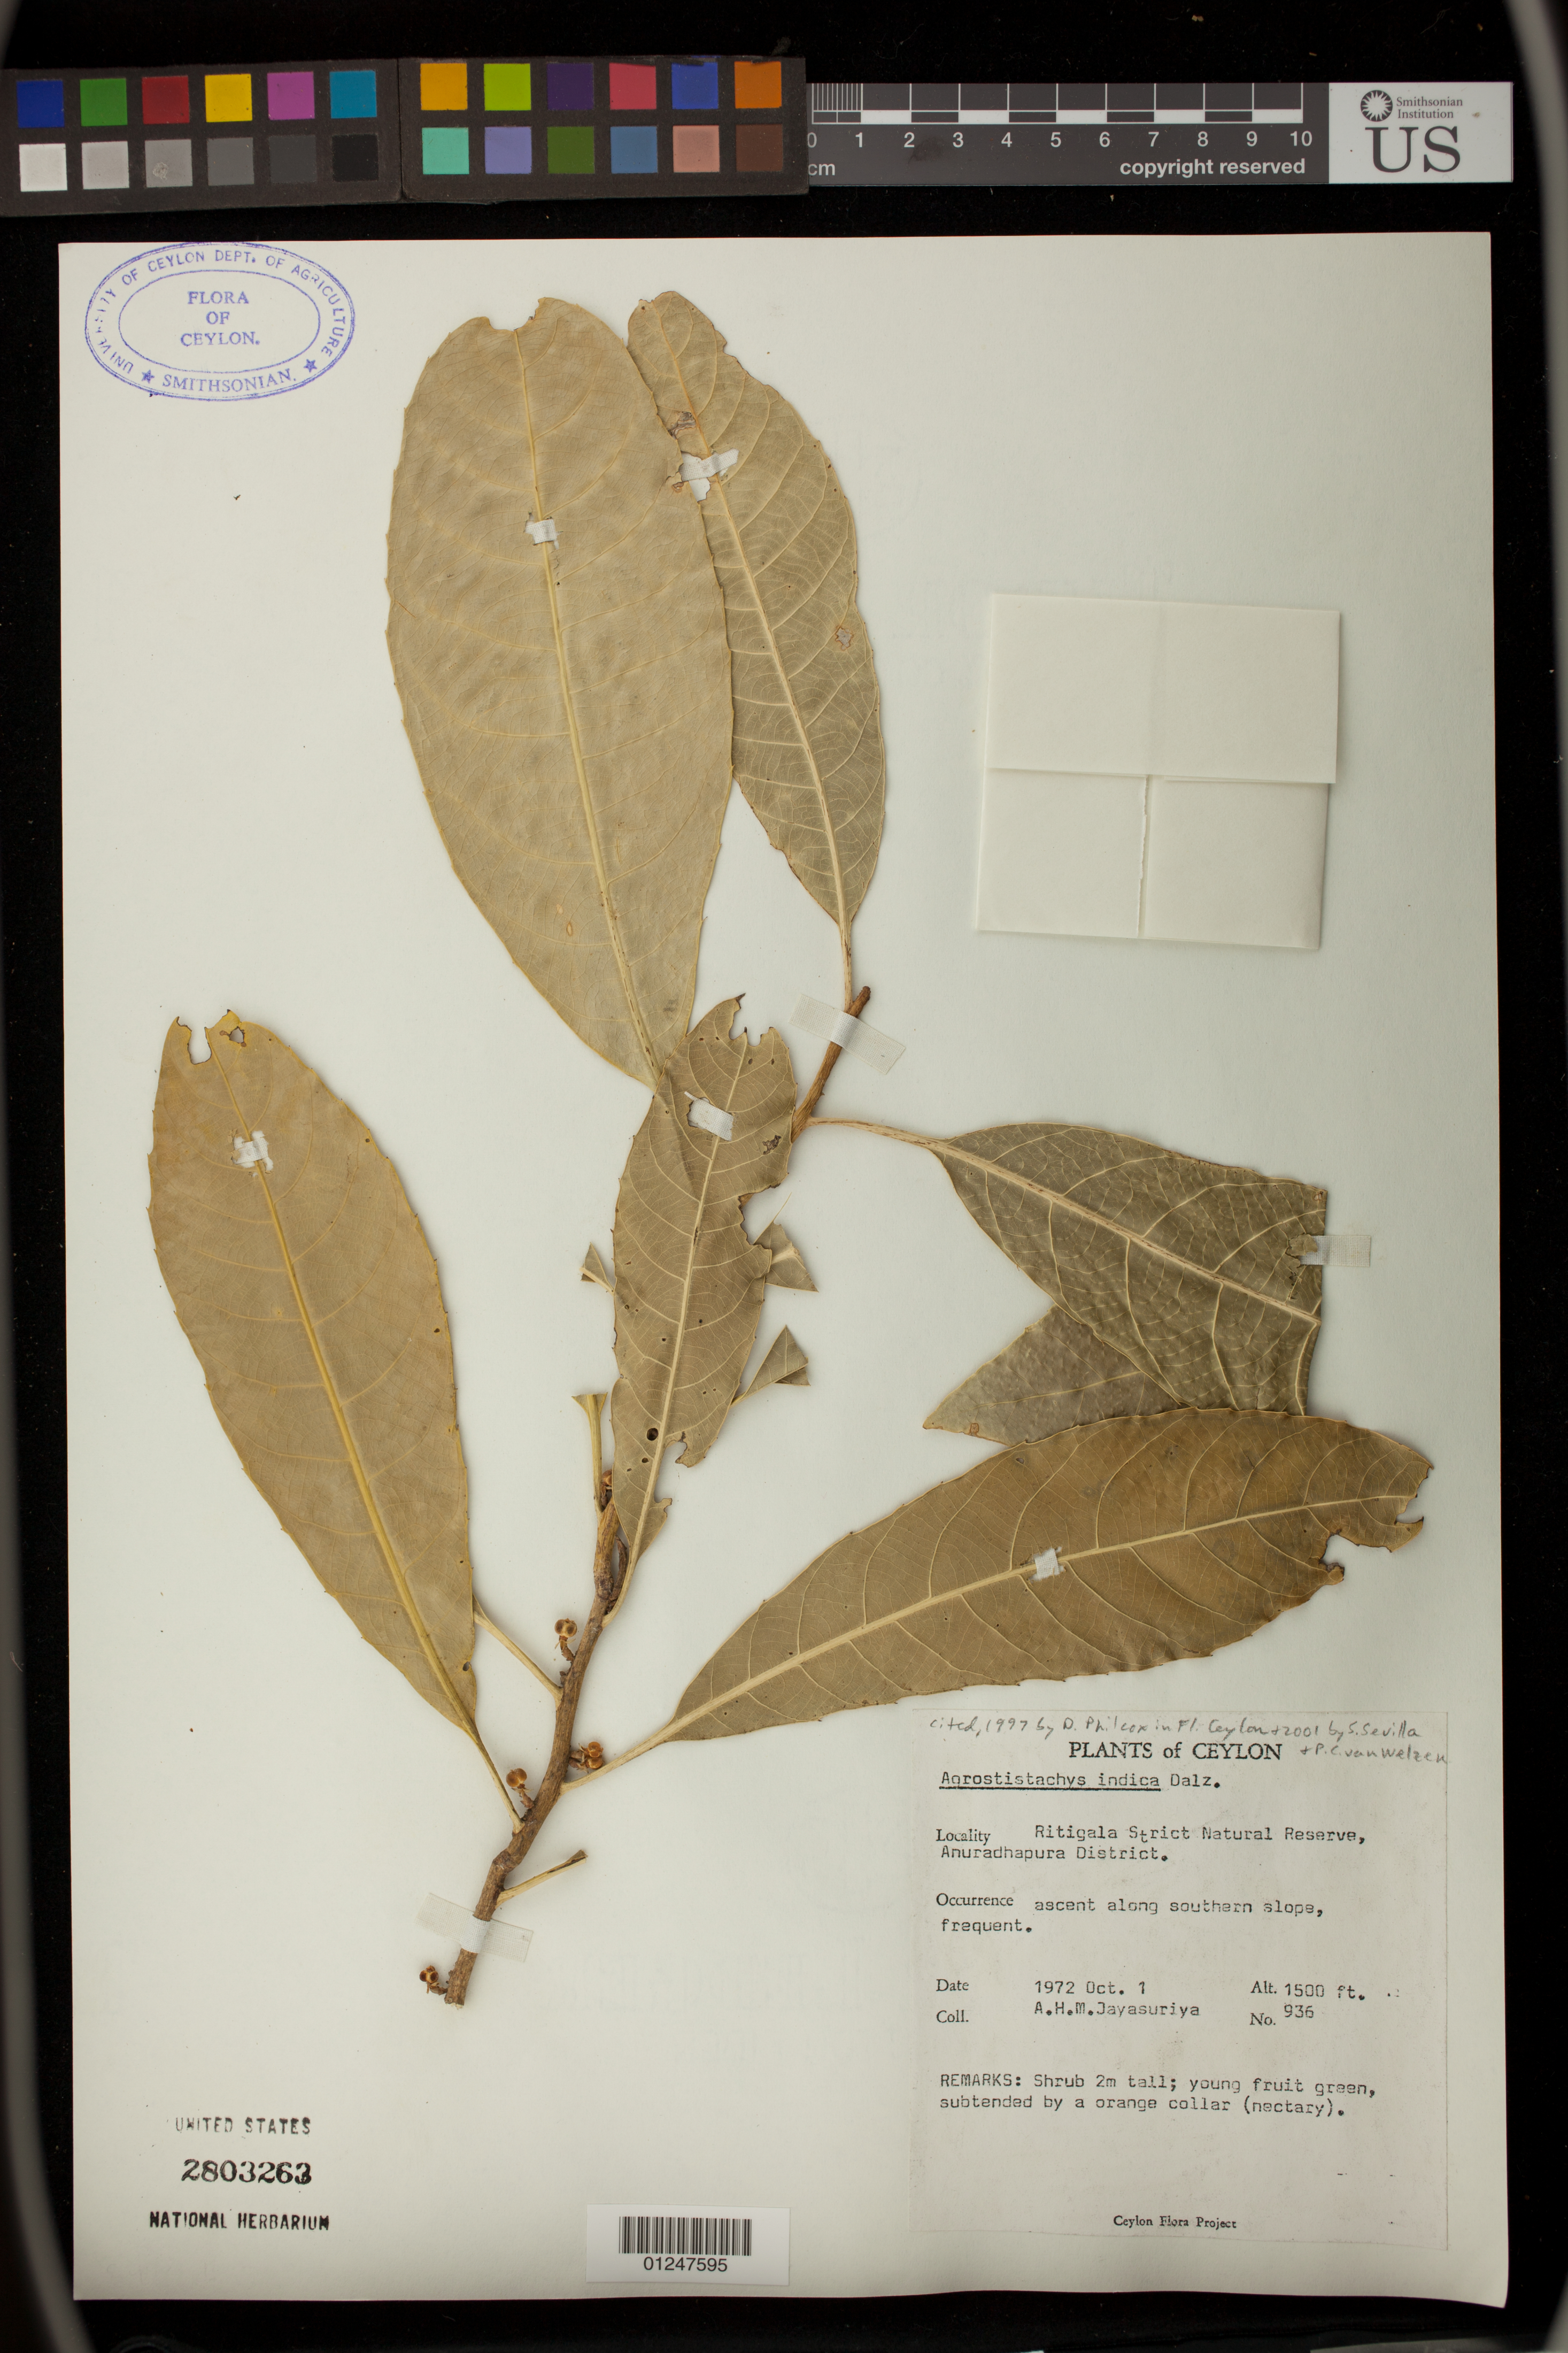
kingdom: Plantae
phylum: Tracheophyta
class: Magnoliopsida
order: Malpighiales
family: Euphorbiaceae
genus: Agrostistachys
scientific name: Agrostistachys indica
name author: Dalzell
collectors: A. H. Jayasuriya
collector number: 936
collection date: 1972-10-01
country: Sri Lanka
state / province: North Central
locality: Ritigala Strict Natural Reserve, Anuradhapura District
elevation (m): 457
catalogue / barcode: US 2803263